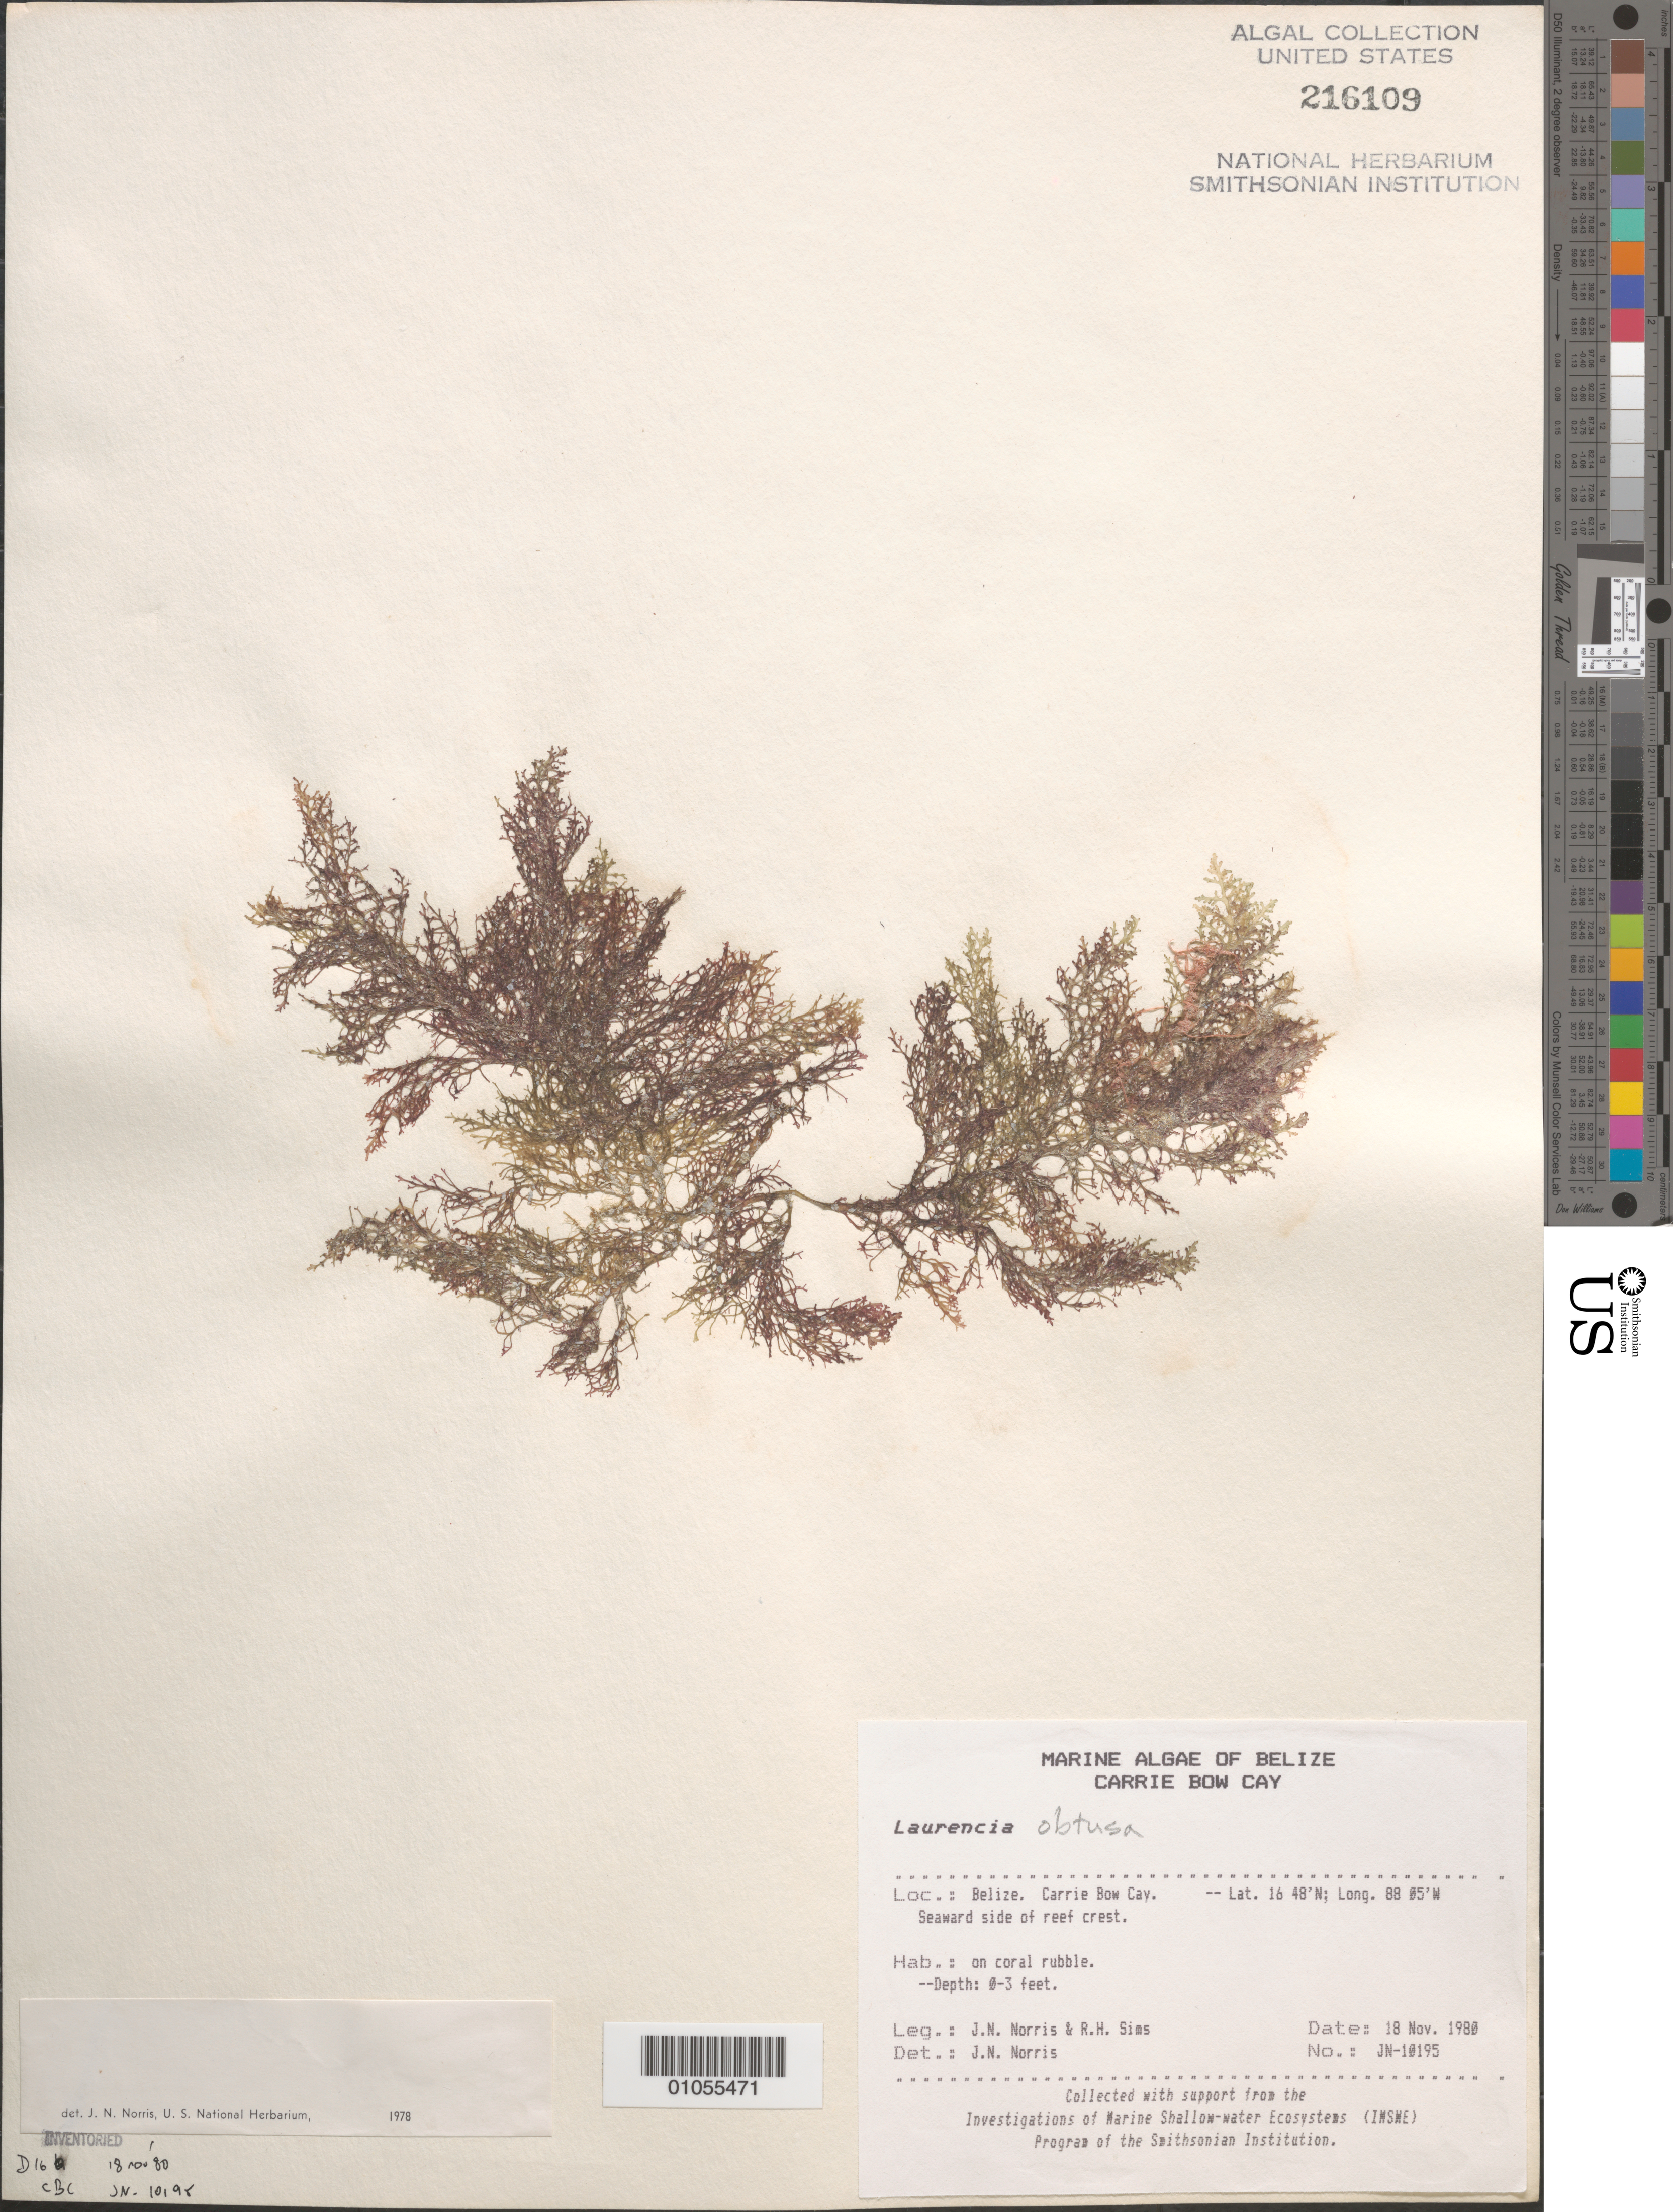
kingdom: Plantae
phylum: Rhodophyta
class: Florideophyceae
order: Ceramiales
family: Rhodomelaceae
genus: Laurencia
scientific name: Laurencia obtusa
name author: (Huds.) J.V.Lamouroux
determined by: Norris, James N.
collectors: J. N. Norris & R. H. Sims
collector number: JN-10195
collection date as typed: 18 Nov 1980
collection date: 1980-11-18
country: Belize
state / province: Stann Creek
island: Carrie Bow Cay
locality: Seaward side of reef crest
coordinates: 16 48'N, 88 05'W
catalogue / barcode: US 216109